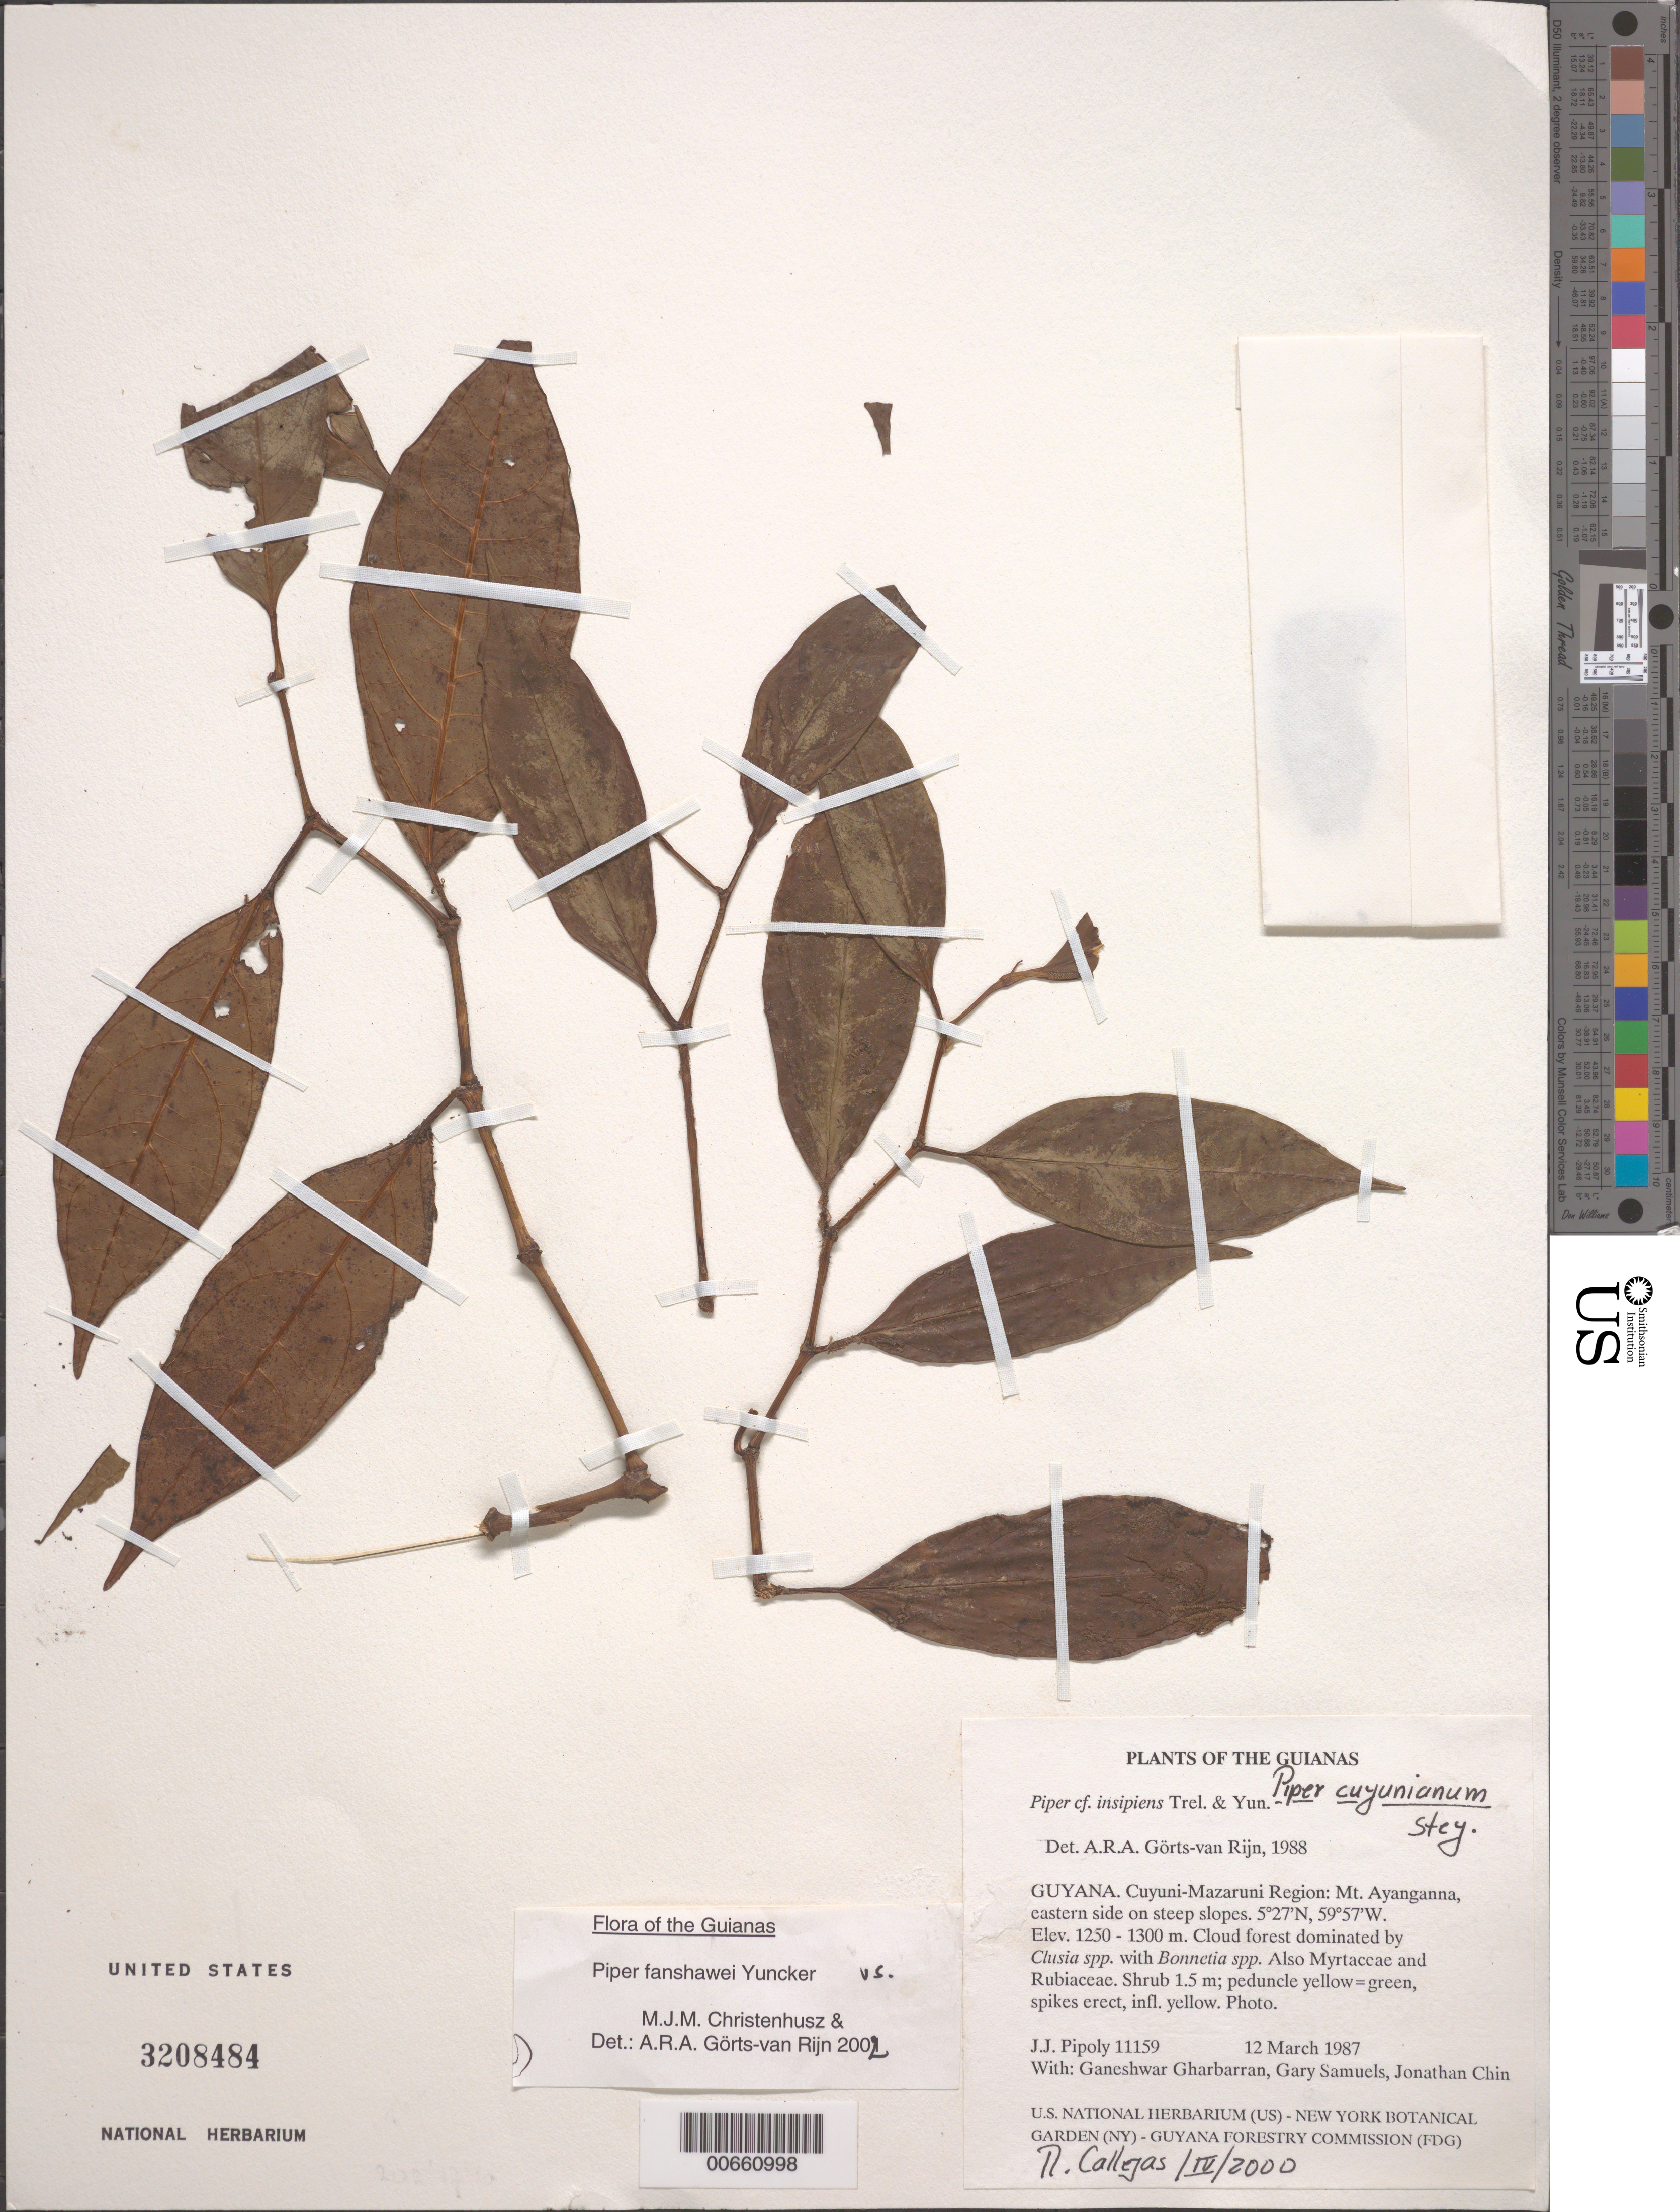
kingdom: Plantae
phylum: Tracheophyta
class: Magnoliopsida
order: Piperales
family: Piperaceae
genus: Piper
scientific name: Piper cuyunianum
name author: Steyerm.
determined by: Callejas, Ricardo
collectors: J. J. Pipoly, G. Gharbarran, G. Samuels & J. Chin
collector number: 11159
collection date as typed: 12 March 1987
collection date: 1987-03-12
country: Guyana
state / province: Cuyuni-Mazaruni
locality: Mt. Ayanganna, eastern side on steep slopes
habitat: Cloud forest dominants Clusia spp. with Bonnetia spp. Also Myrtaceae and Rubiaceae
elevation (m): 1250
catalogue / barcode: US 3208484